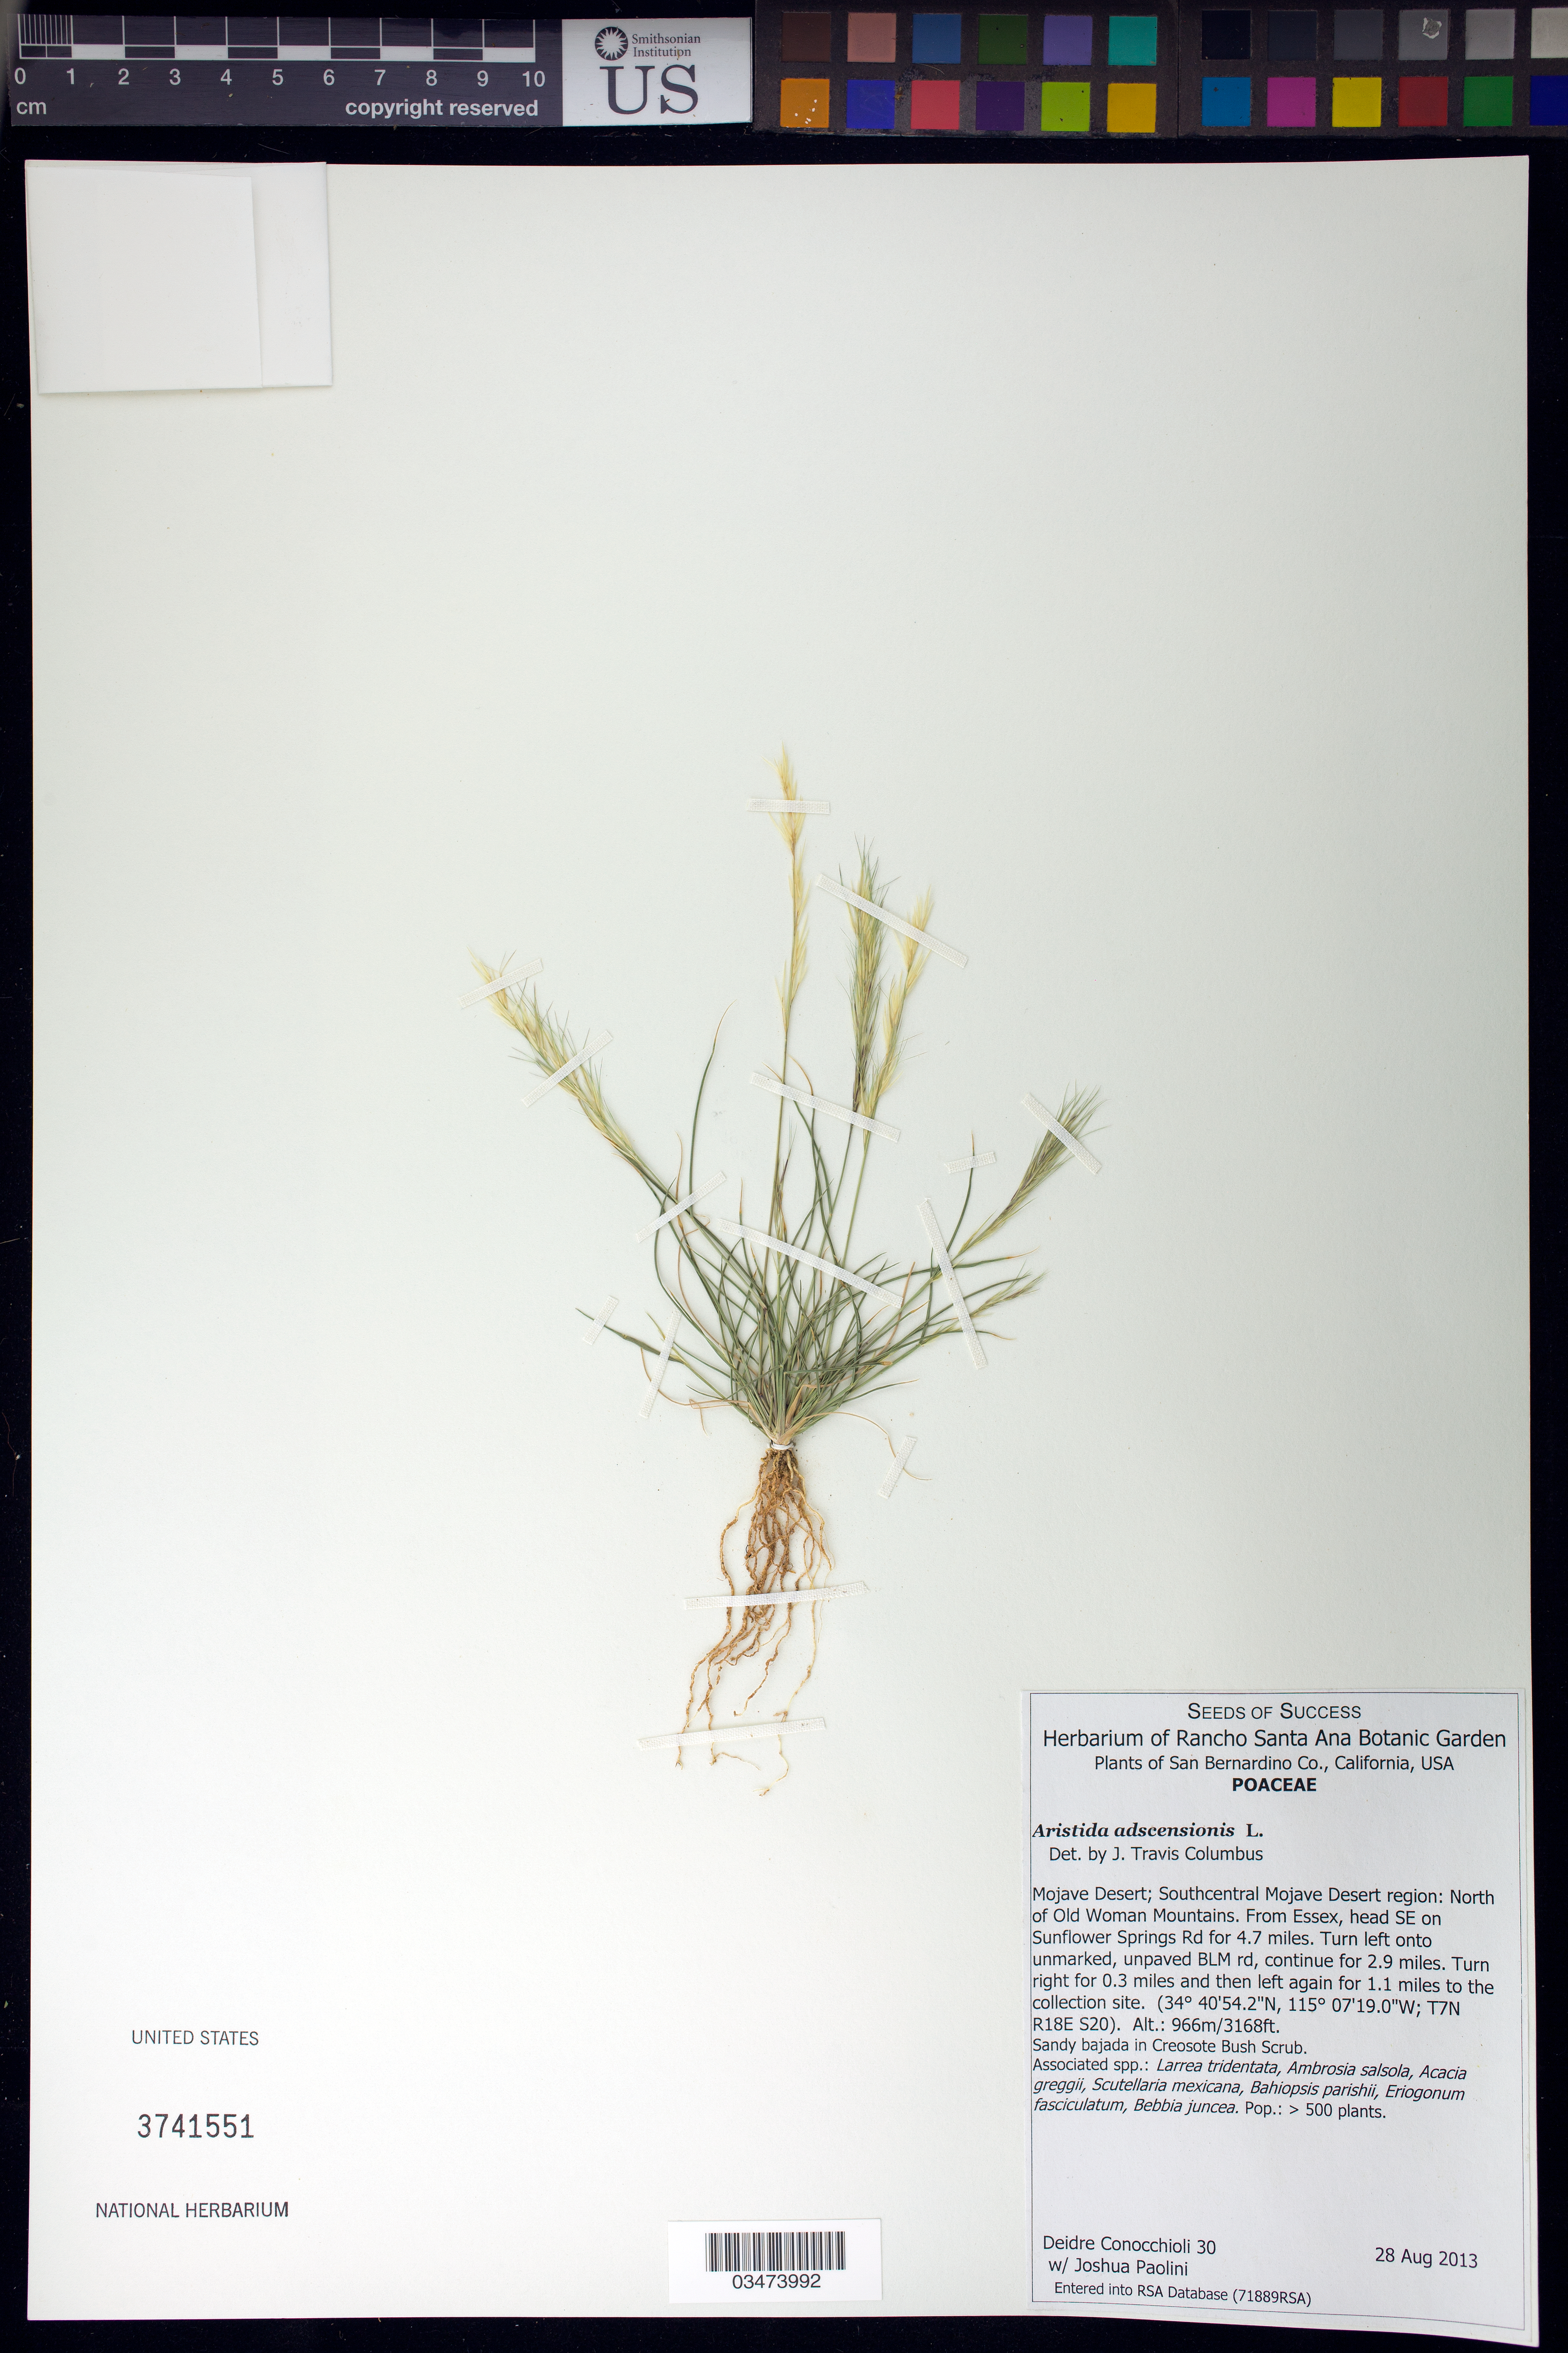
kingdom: Plantae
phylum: Tracheophyta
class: Liliopsida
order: Poales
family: Poaceae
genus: Aristida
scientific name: Aristida adscensionis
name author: L.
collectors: D. Conocchioli & J. Paolini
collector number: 30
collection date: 2013-08-28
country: United States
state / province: California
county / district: San Bernardino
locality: Mojave Desert, Southcentral region, N of Old Woman Mts.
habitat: Sandy bajada in Creosote Bush Scrub. Associated species: Larrea tridentata, Ambrosia salsola, Acacia greggii, ect.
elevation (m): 966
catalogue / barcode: US 3741551